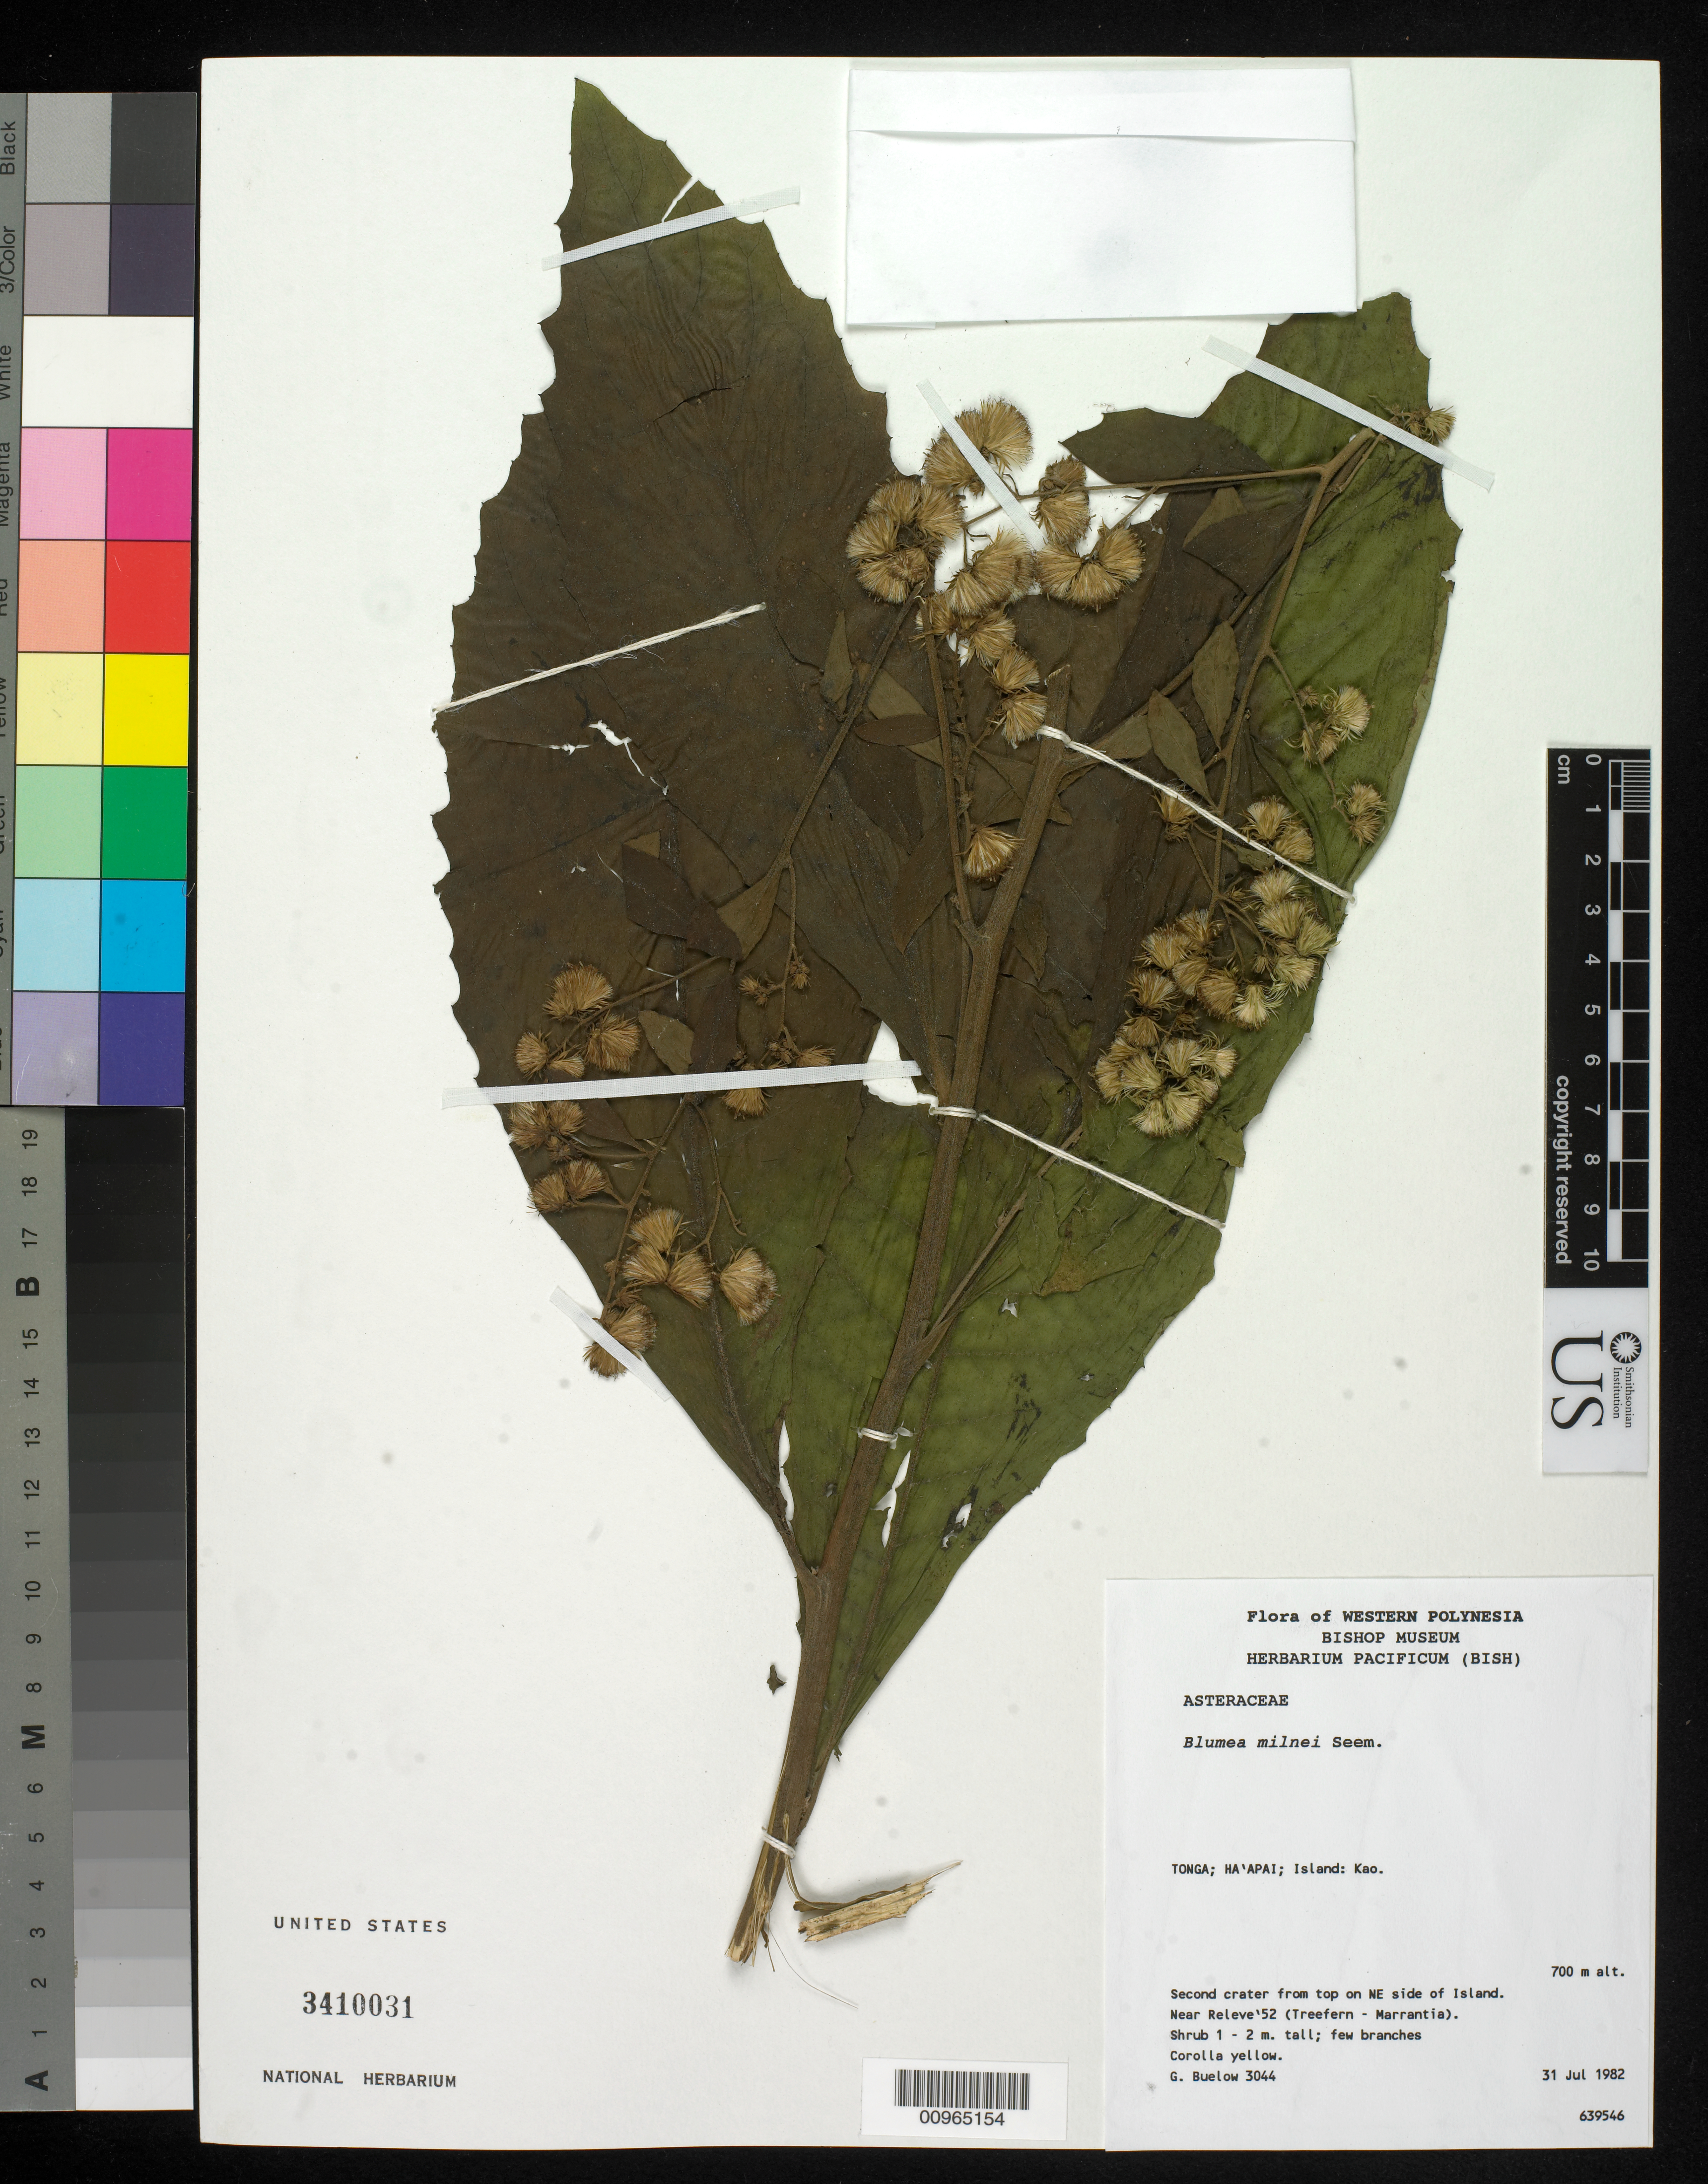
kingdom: Plantae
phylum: Tracheophyta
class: Magnoliopsida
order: Asterales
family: Asteraceae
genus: Blumea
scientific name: Blumea milnei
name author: Seem.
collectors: G. Buelow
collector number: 3044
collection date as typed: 31 Jul 1982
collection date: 1982-07-31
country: Tonga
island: Kao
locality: Second crater from top on NE side of island, near Releve '52.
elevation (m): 700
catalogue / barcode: US 3410031